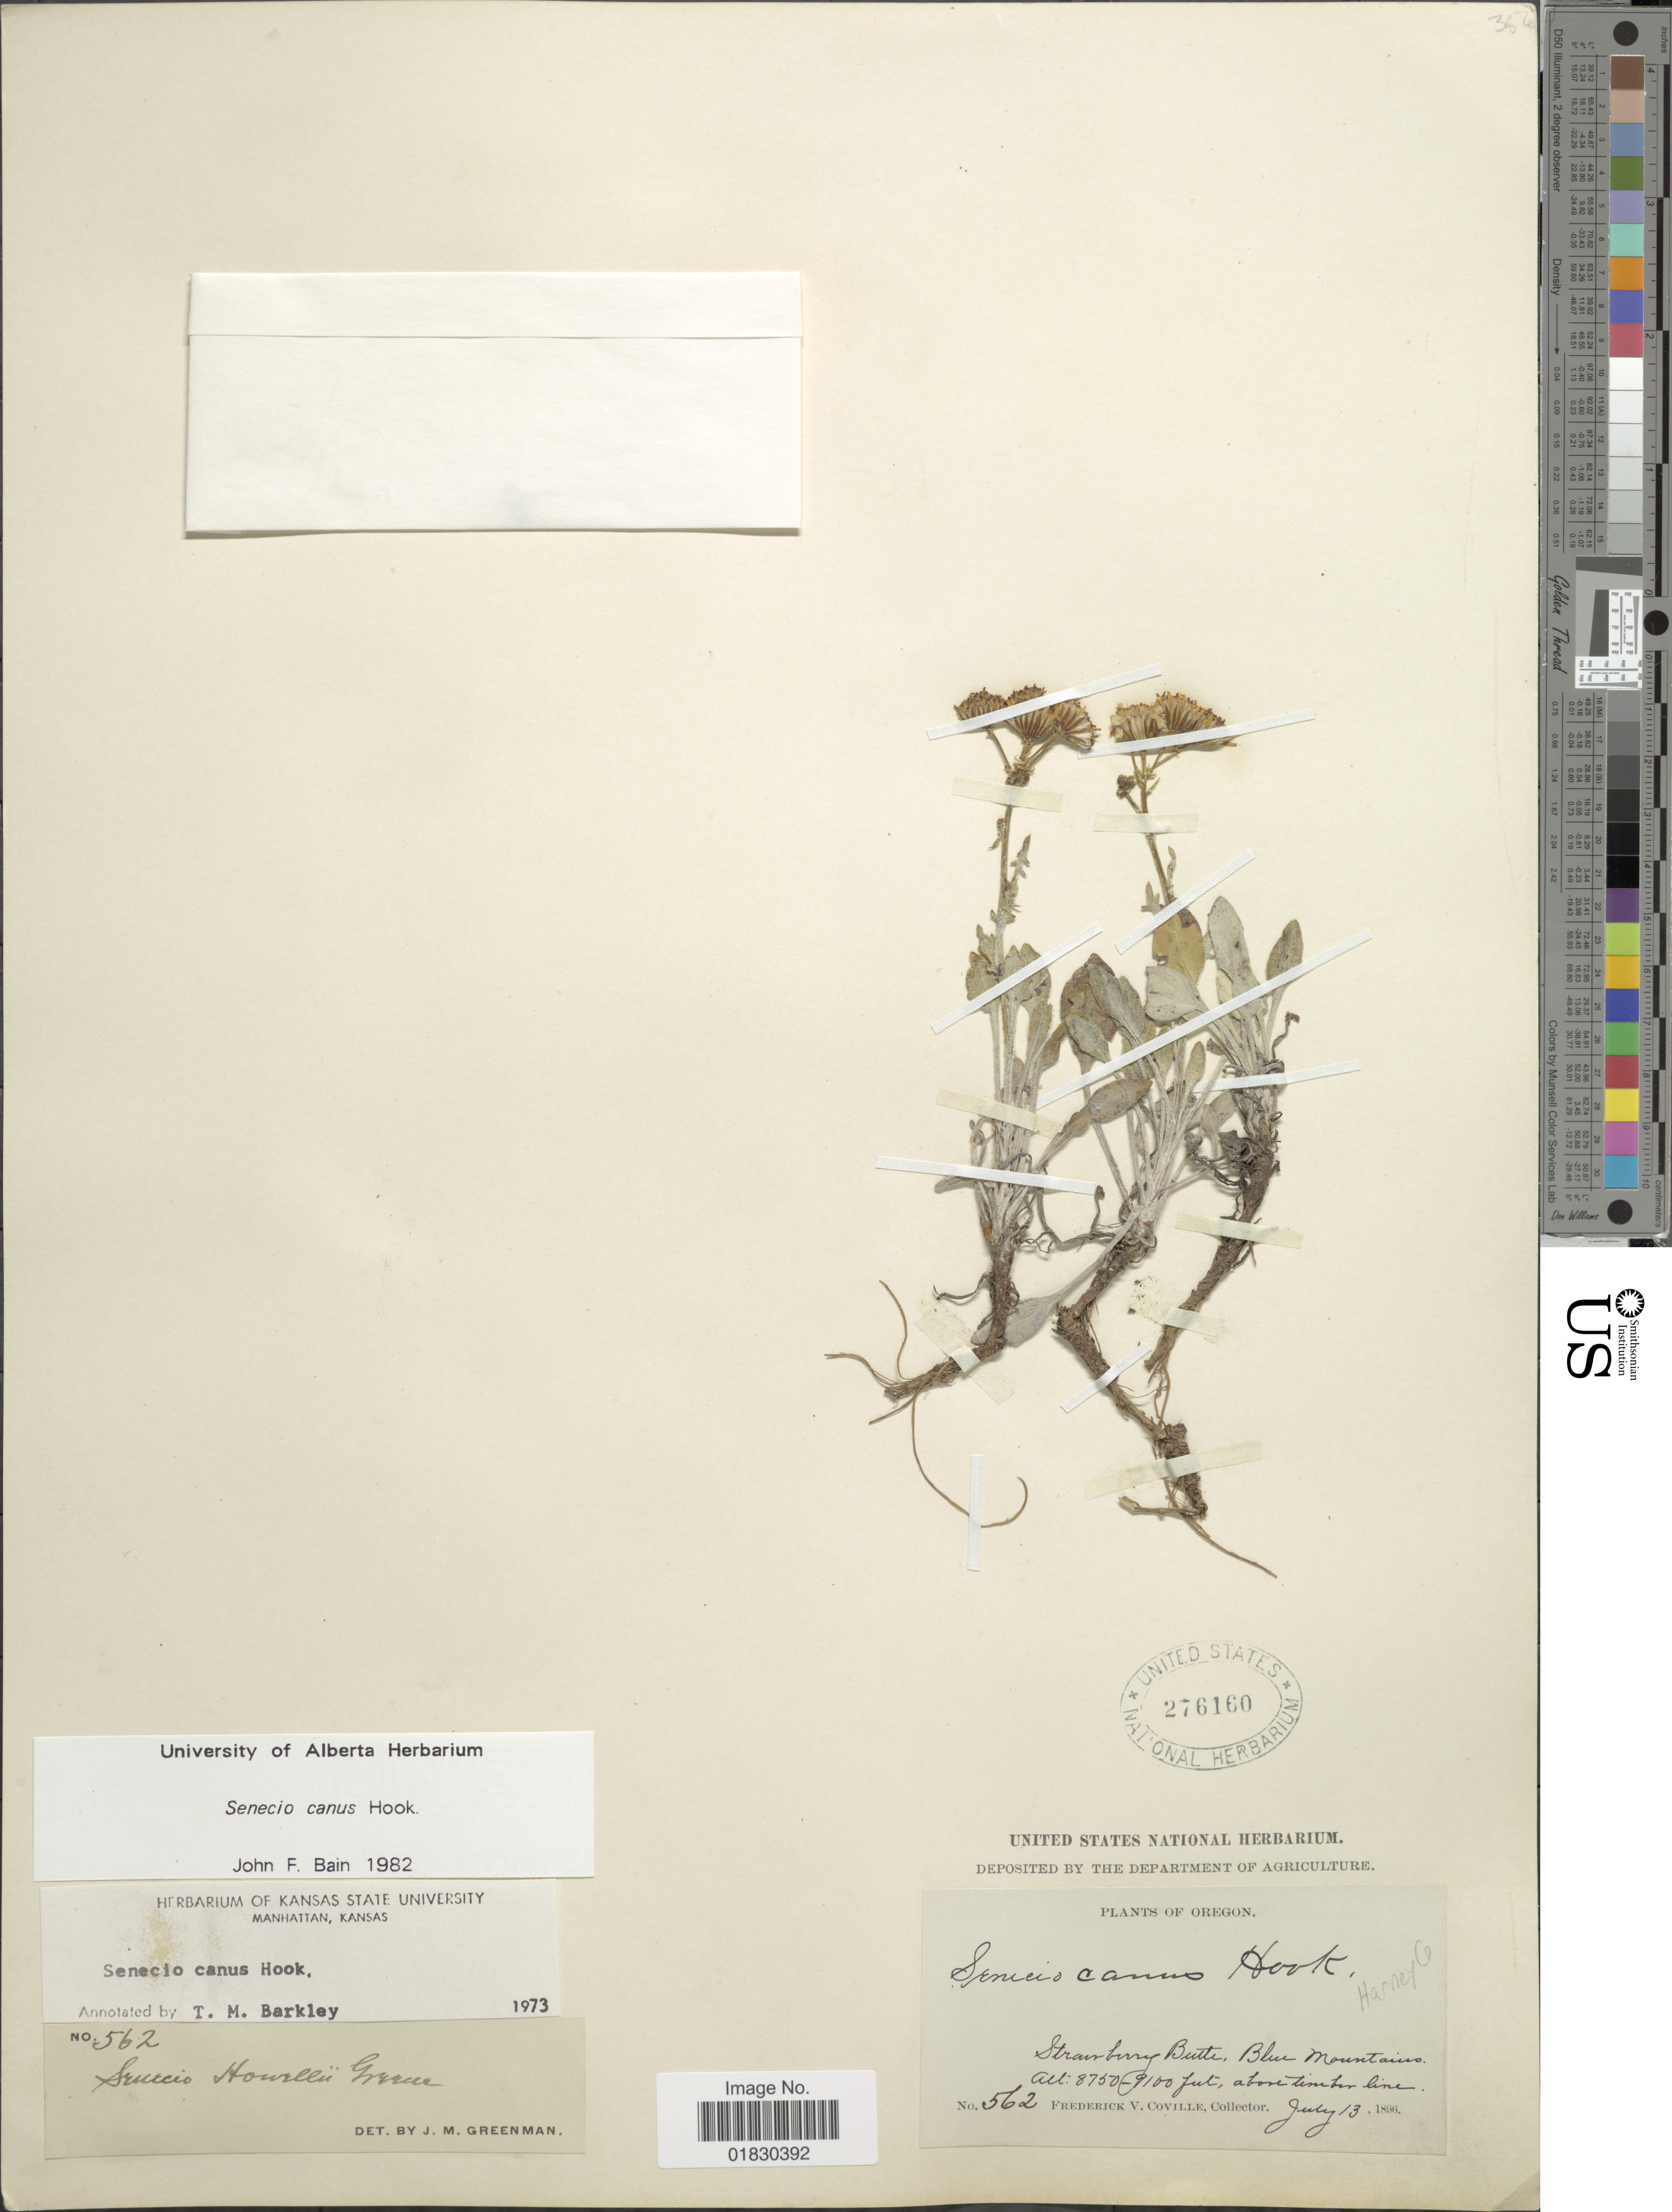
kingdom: Plantae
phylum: Tracheophyta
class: Magnoliopsida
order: Asterales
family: Asteraceae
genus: Packera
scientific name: Packera cana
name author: (Hook.) W.A. Weber & Á. Löve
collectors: F. V. Coville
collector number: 562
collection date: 1896-07-13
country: United States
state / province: Oregon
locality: Strawberry Butte, Blue Mountains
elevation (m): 2667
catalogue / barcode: US 276160